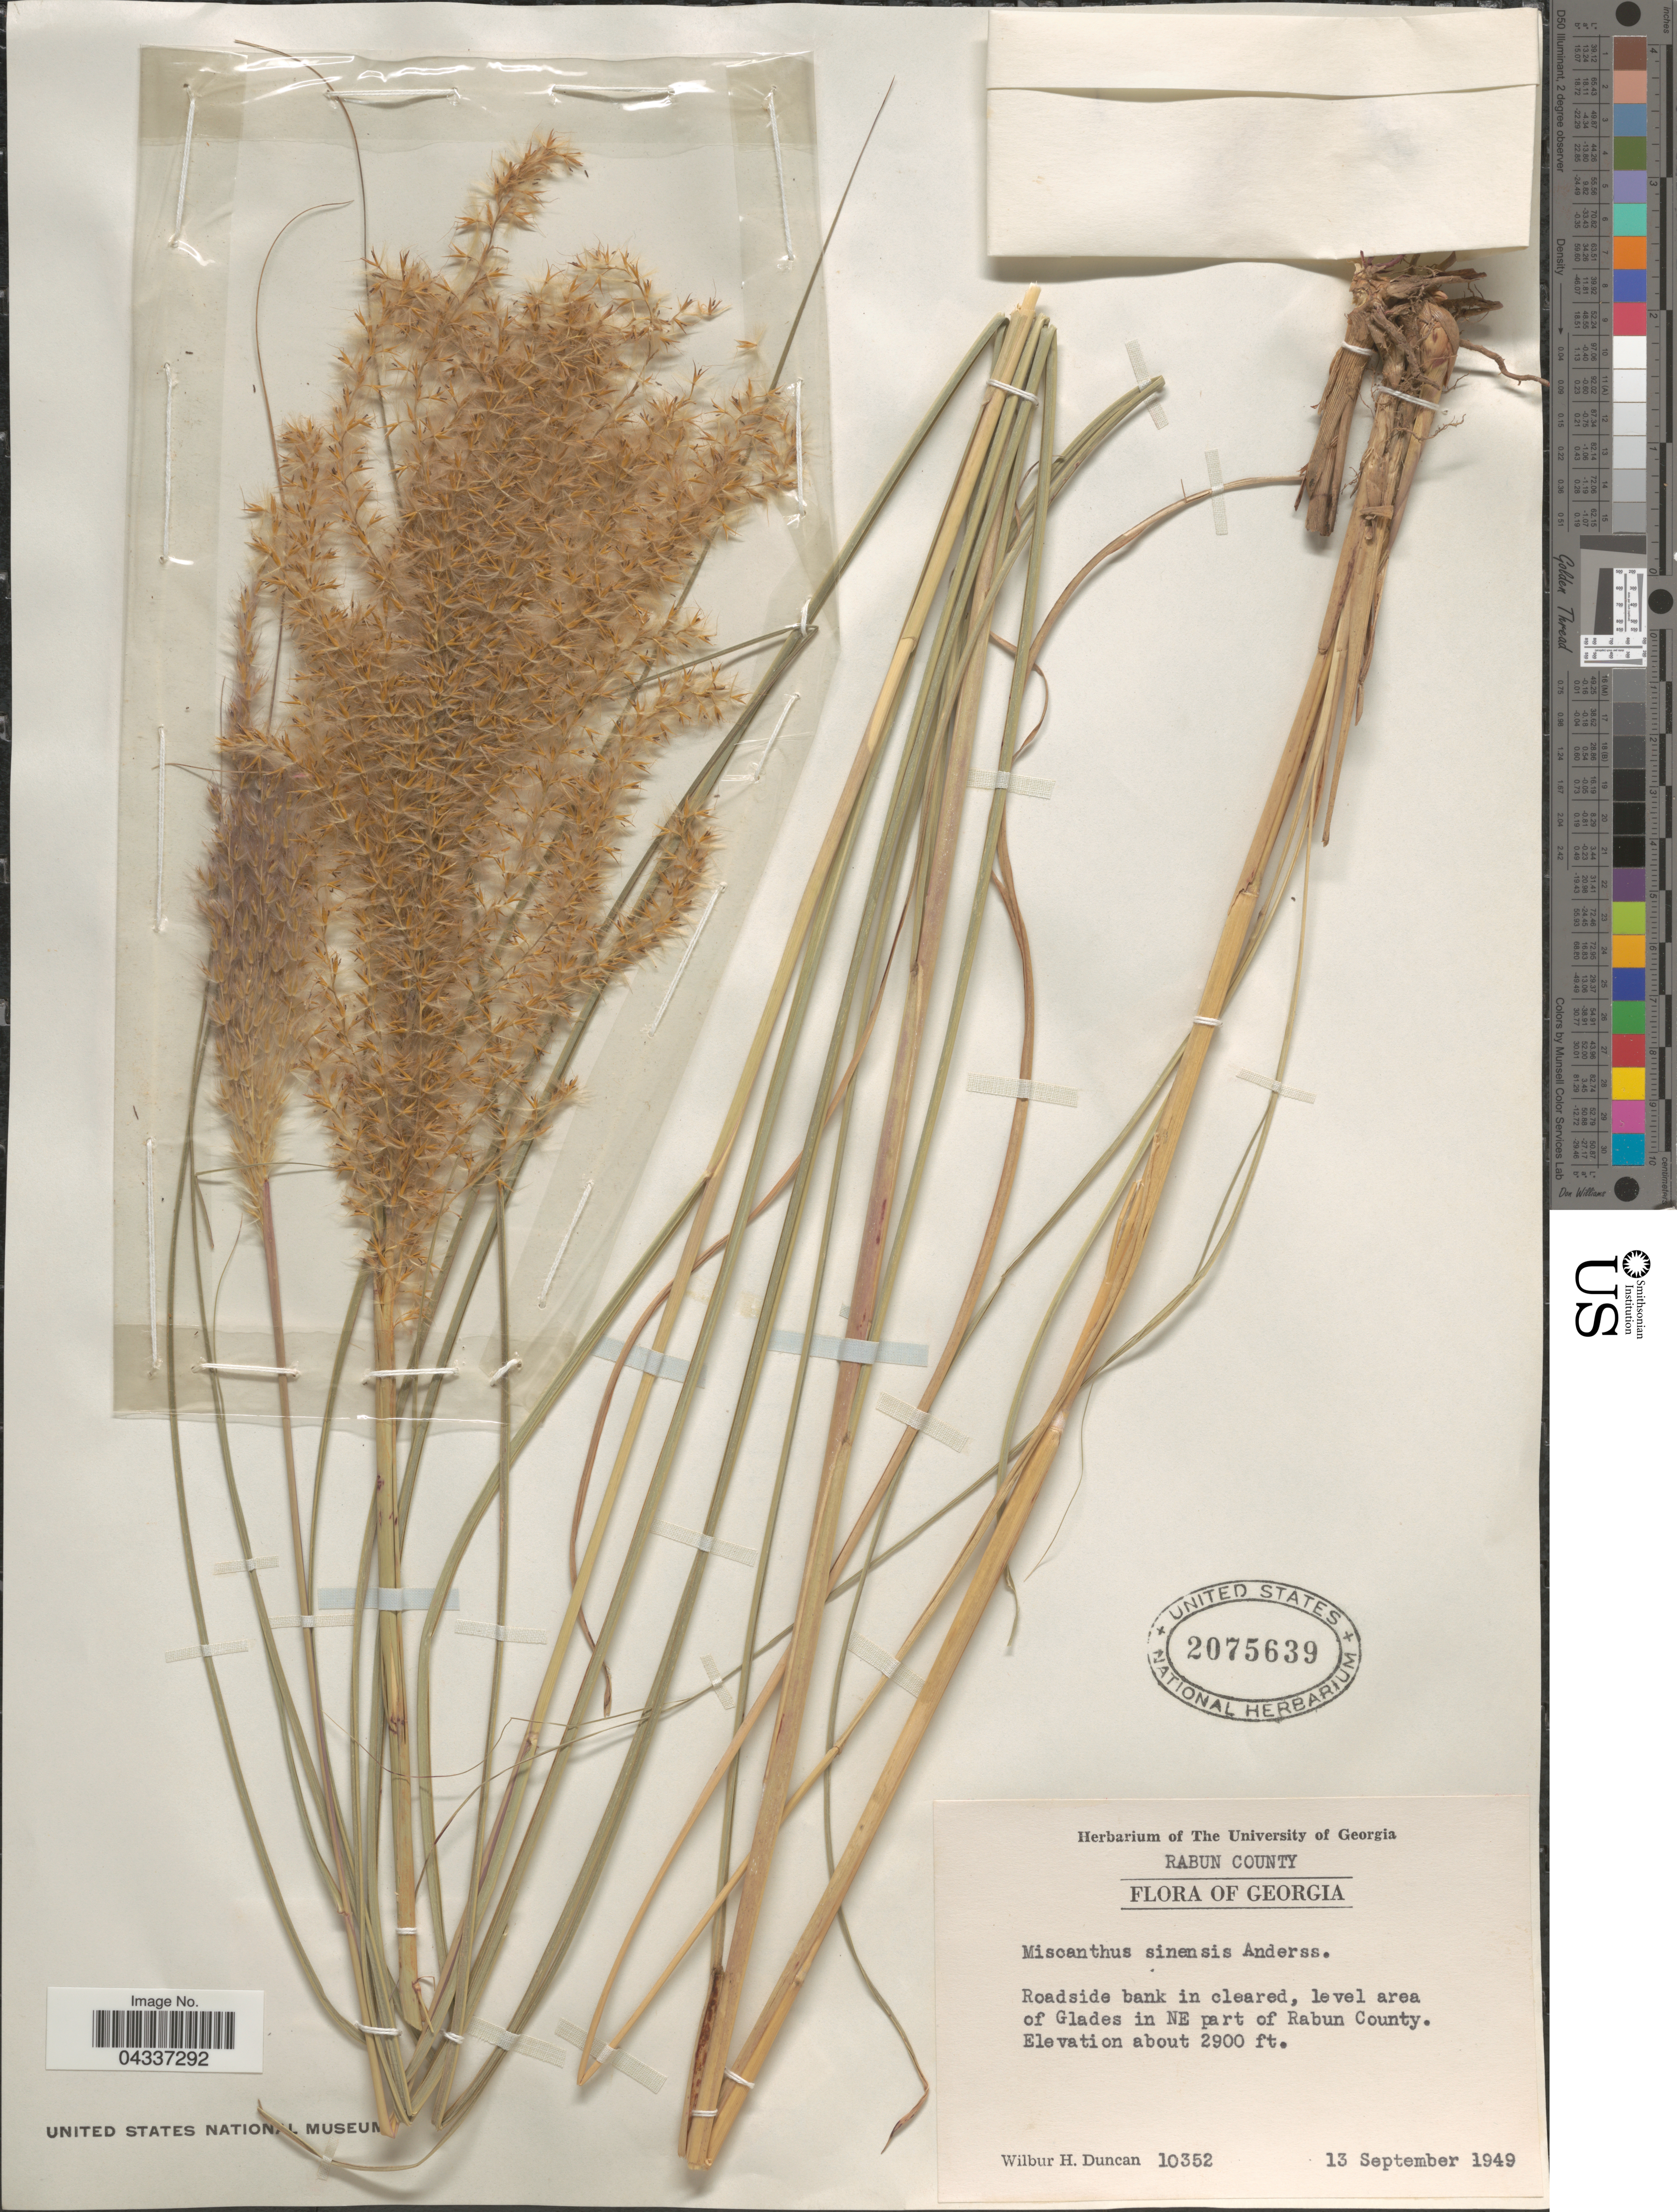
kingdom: Plantae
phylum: Tracheophyta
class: Liliopsida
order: Poales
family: Poaceae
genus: Miscanthus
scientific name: Miscanthus sinensis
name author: Andersson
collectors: W. H. Duncan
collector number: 10352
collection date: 1949-09-13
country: United States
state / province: Georgia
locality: Rabun County. Roadside bank in cleared, level area of Glades in NE part of Rabun County.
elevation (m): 884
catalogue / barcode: US 2075639